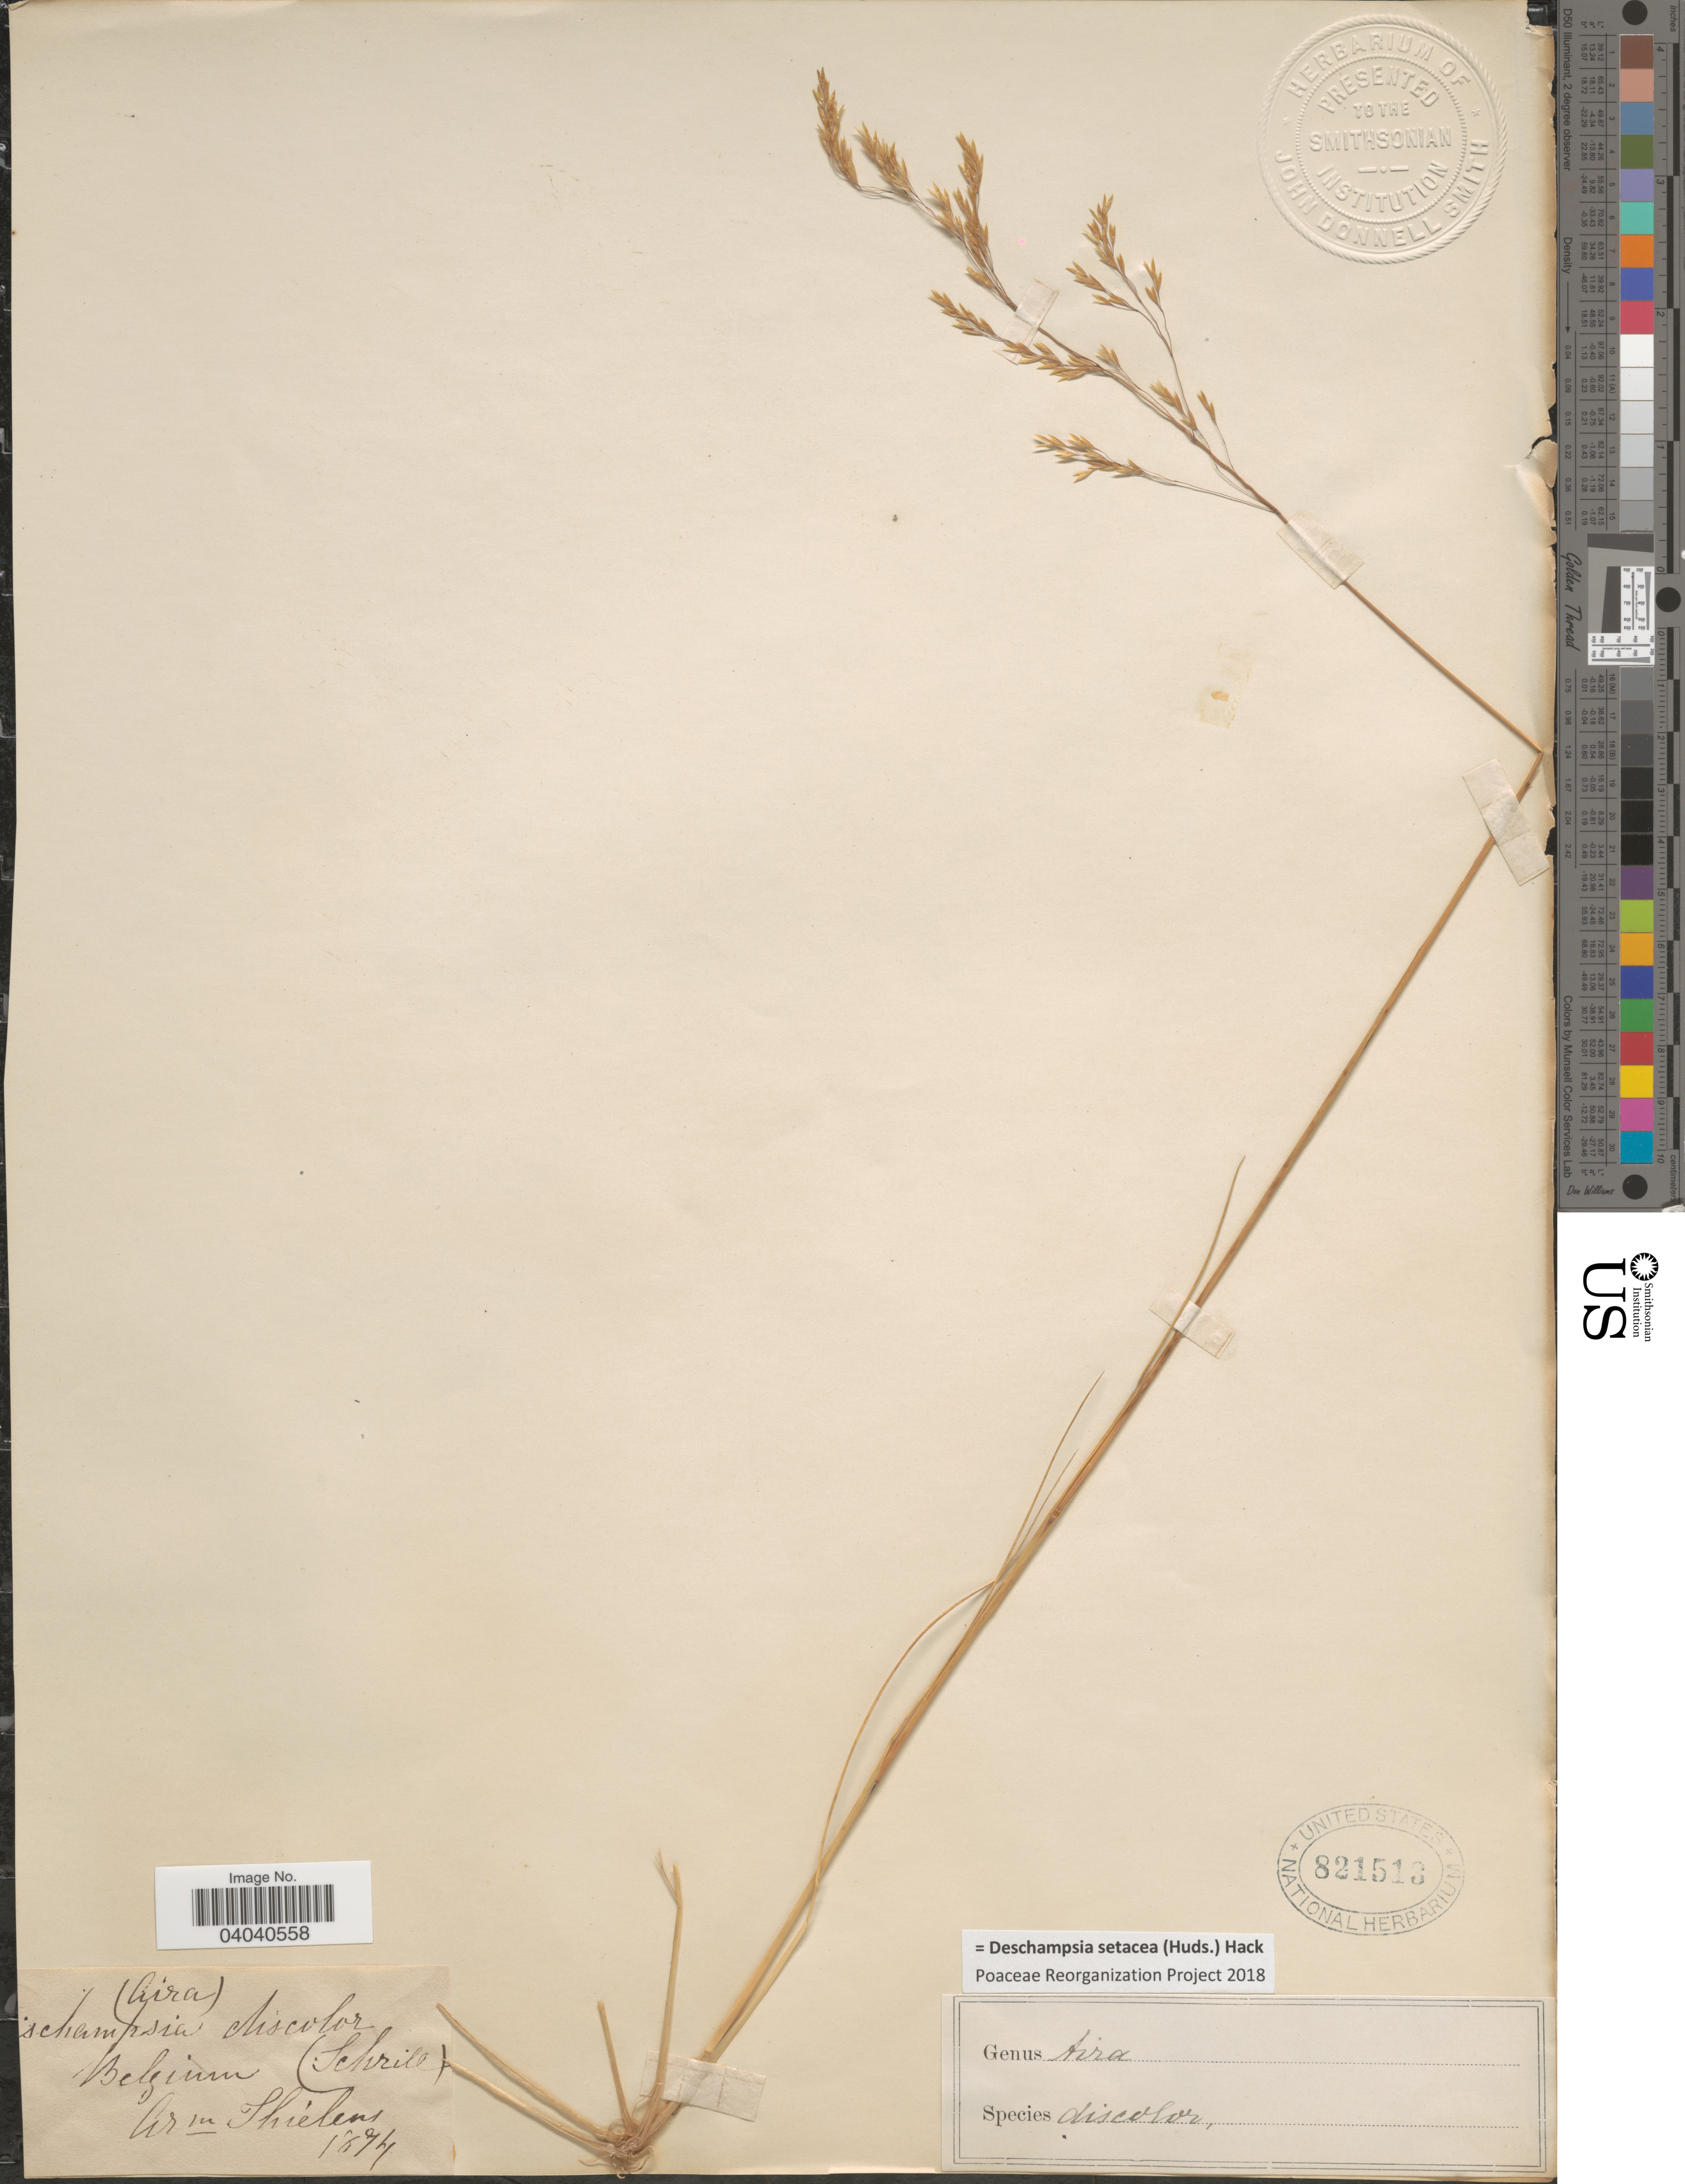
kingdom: Plantae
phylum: Tracheophyta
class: Liliopsida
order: Poales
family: Poaceae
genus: Deschampsia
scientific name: Deschampsia setacea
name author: (Huds.) Hack.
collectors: A. Thielens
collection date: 1874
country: Belgium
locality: (Schrile [interpreted]).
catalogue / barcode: US 821513